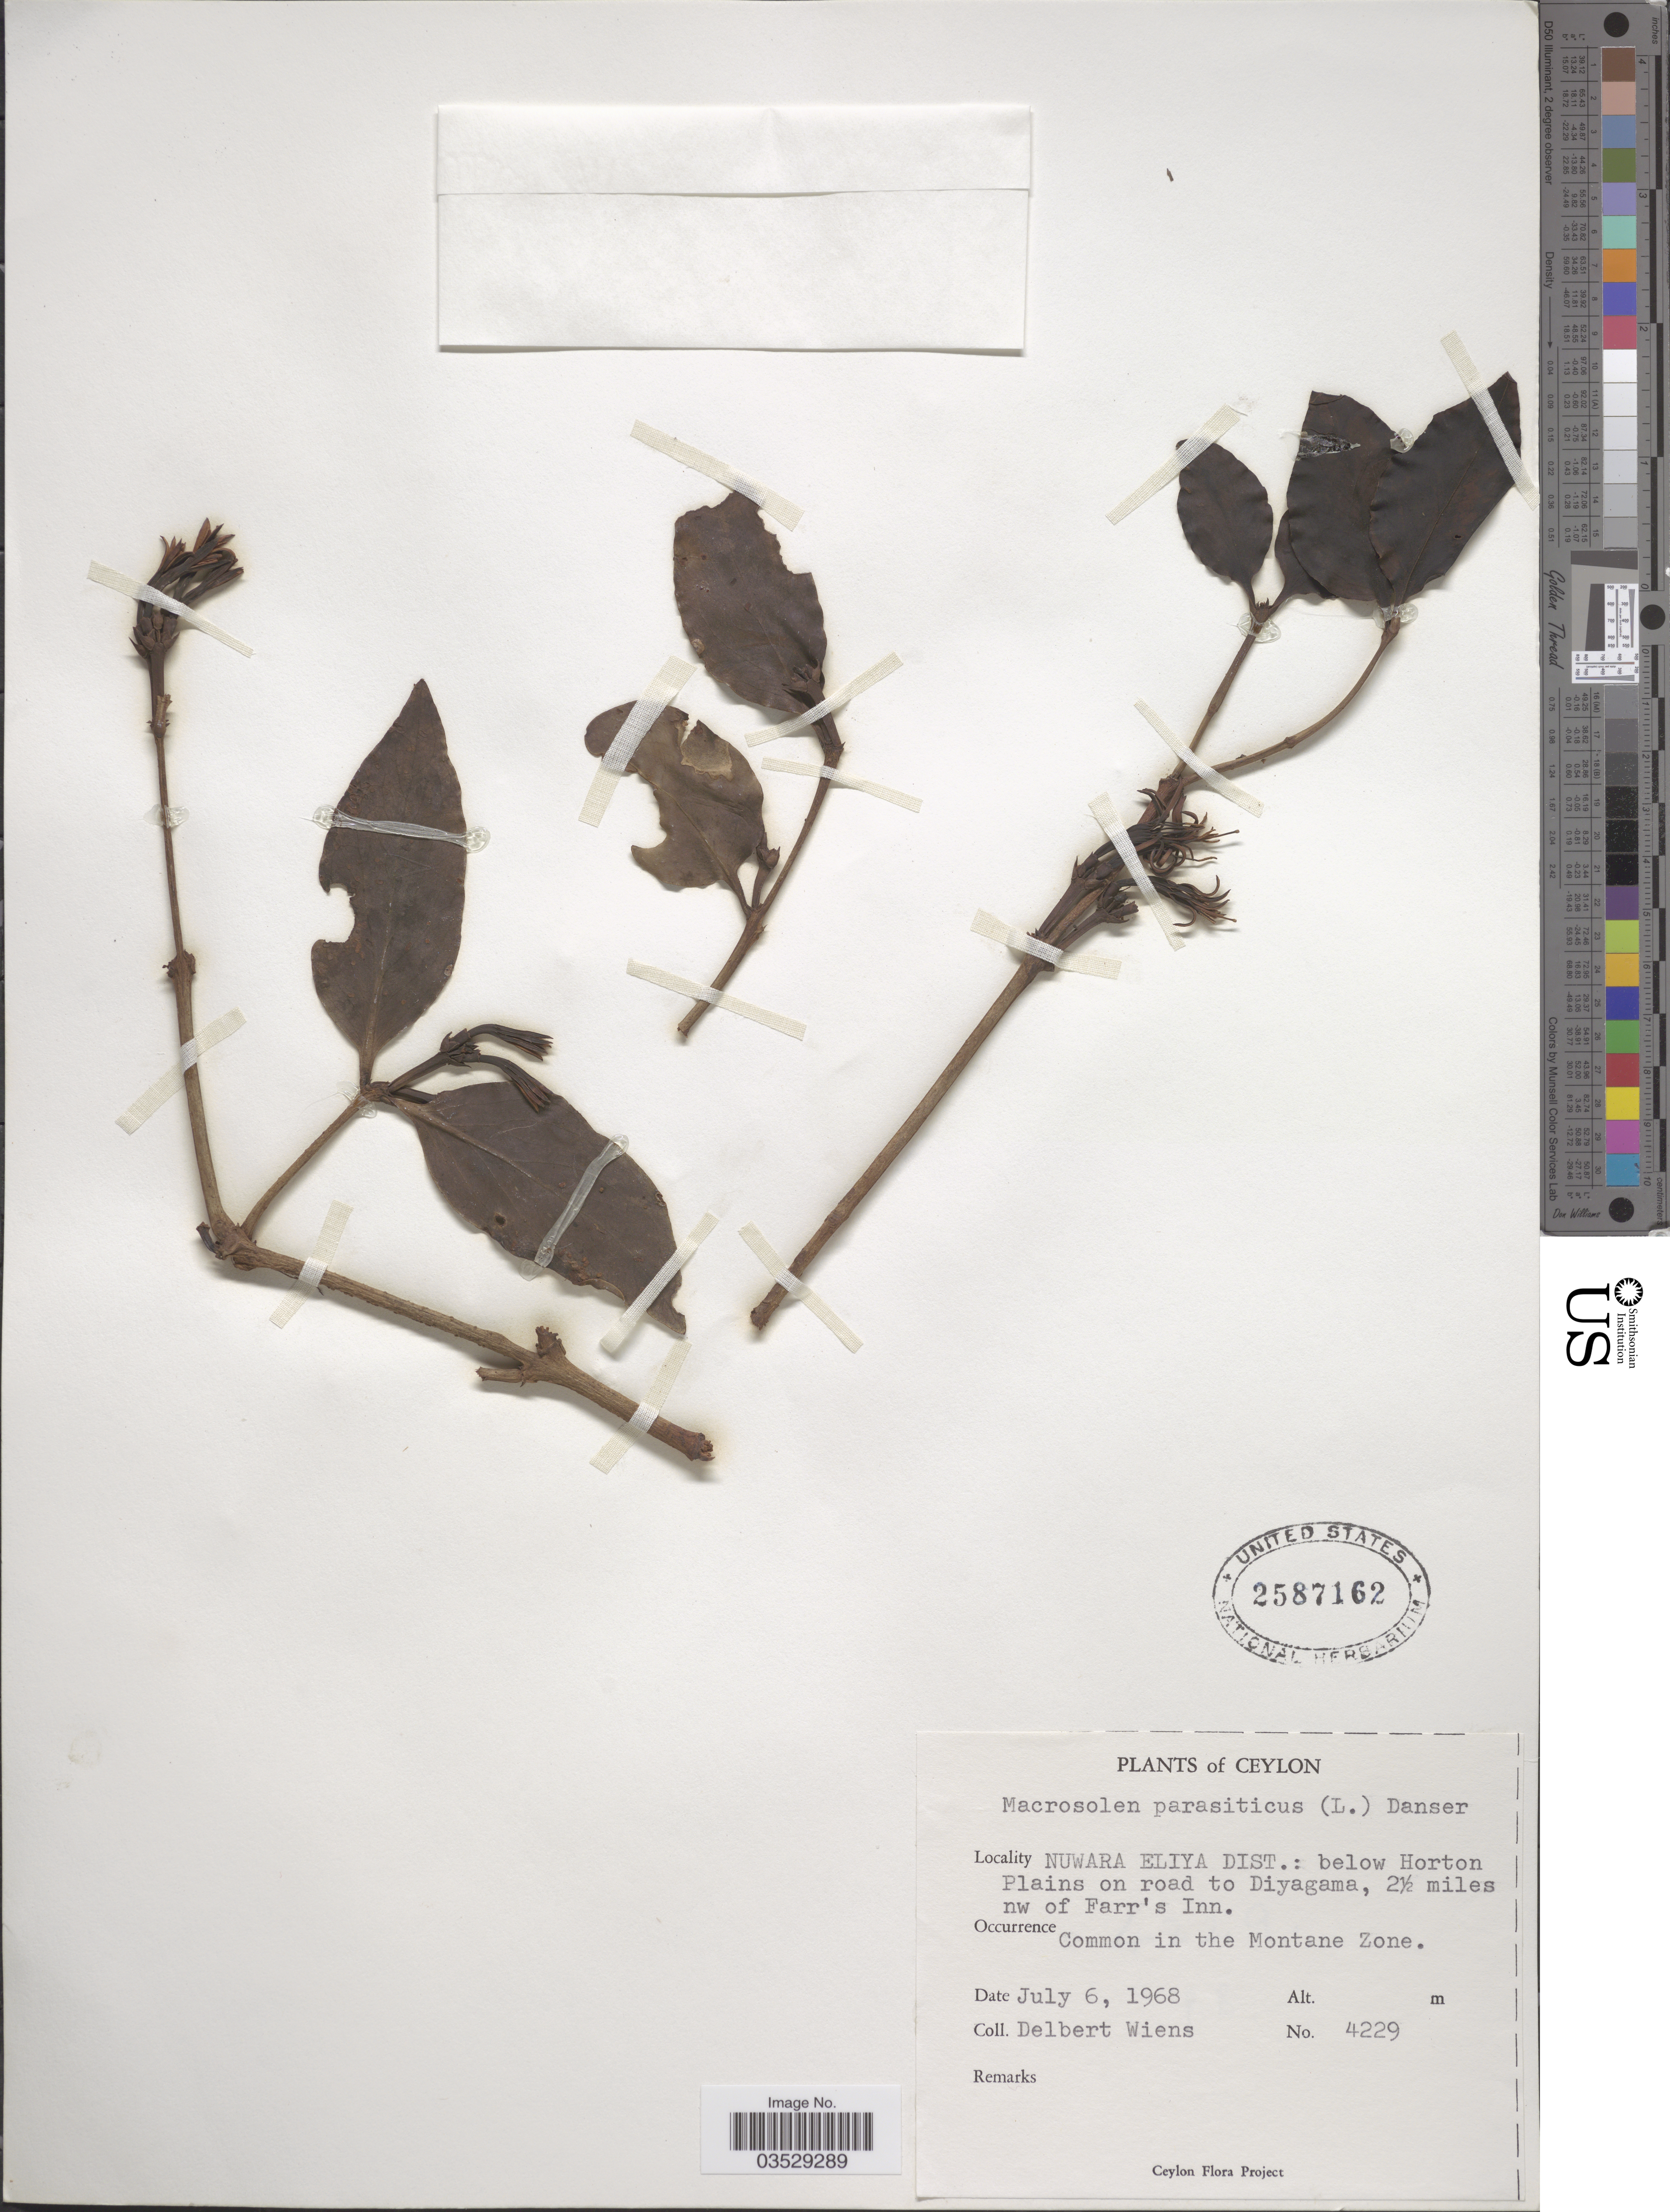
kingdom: Plantae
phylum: Tracheophyta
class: Magnoliopsida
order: Santalales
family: Loranthaceae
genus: Macrosolen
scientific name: Macrosolen parasiticus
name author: (L.) Danser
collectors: D. Wiens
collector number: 4229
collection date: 1968-07-06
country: Sri Lanka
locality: Ceylon. Nuwara Eliya Dist.: below Horton Plains on road to Diyagama, 2½ miles nw of Farr's Inn. Common in the Montane Zone.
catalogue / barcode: US 2587162